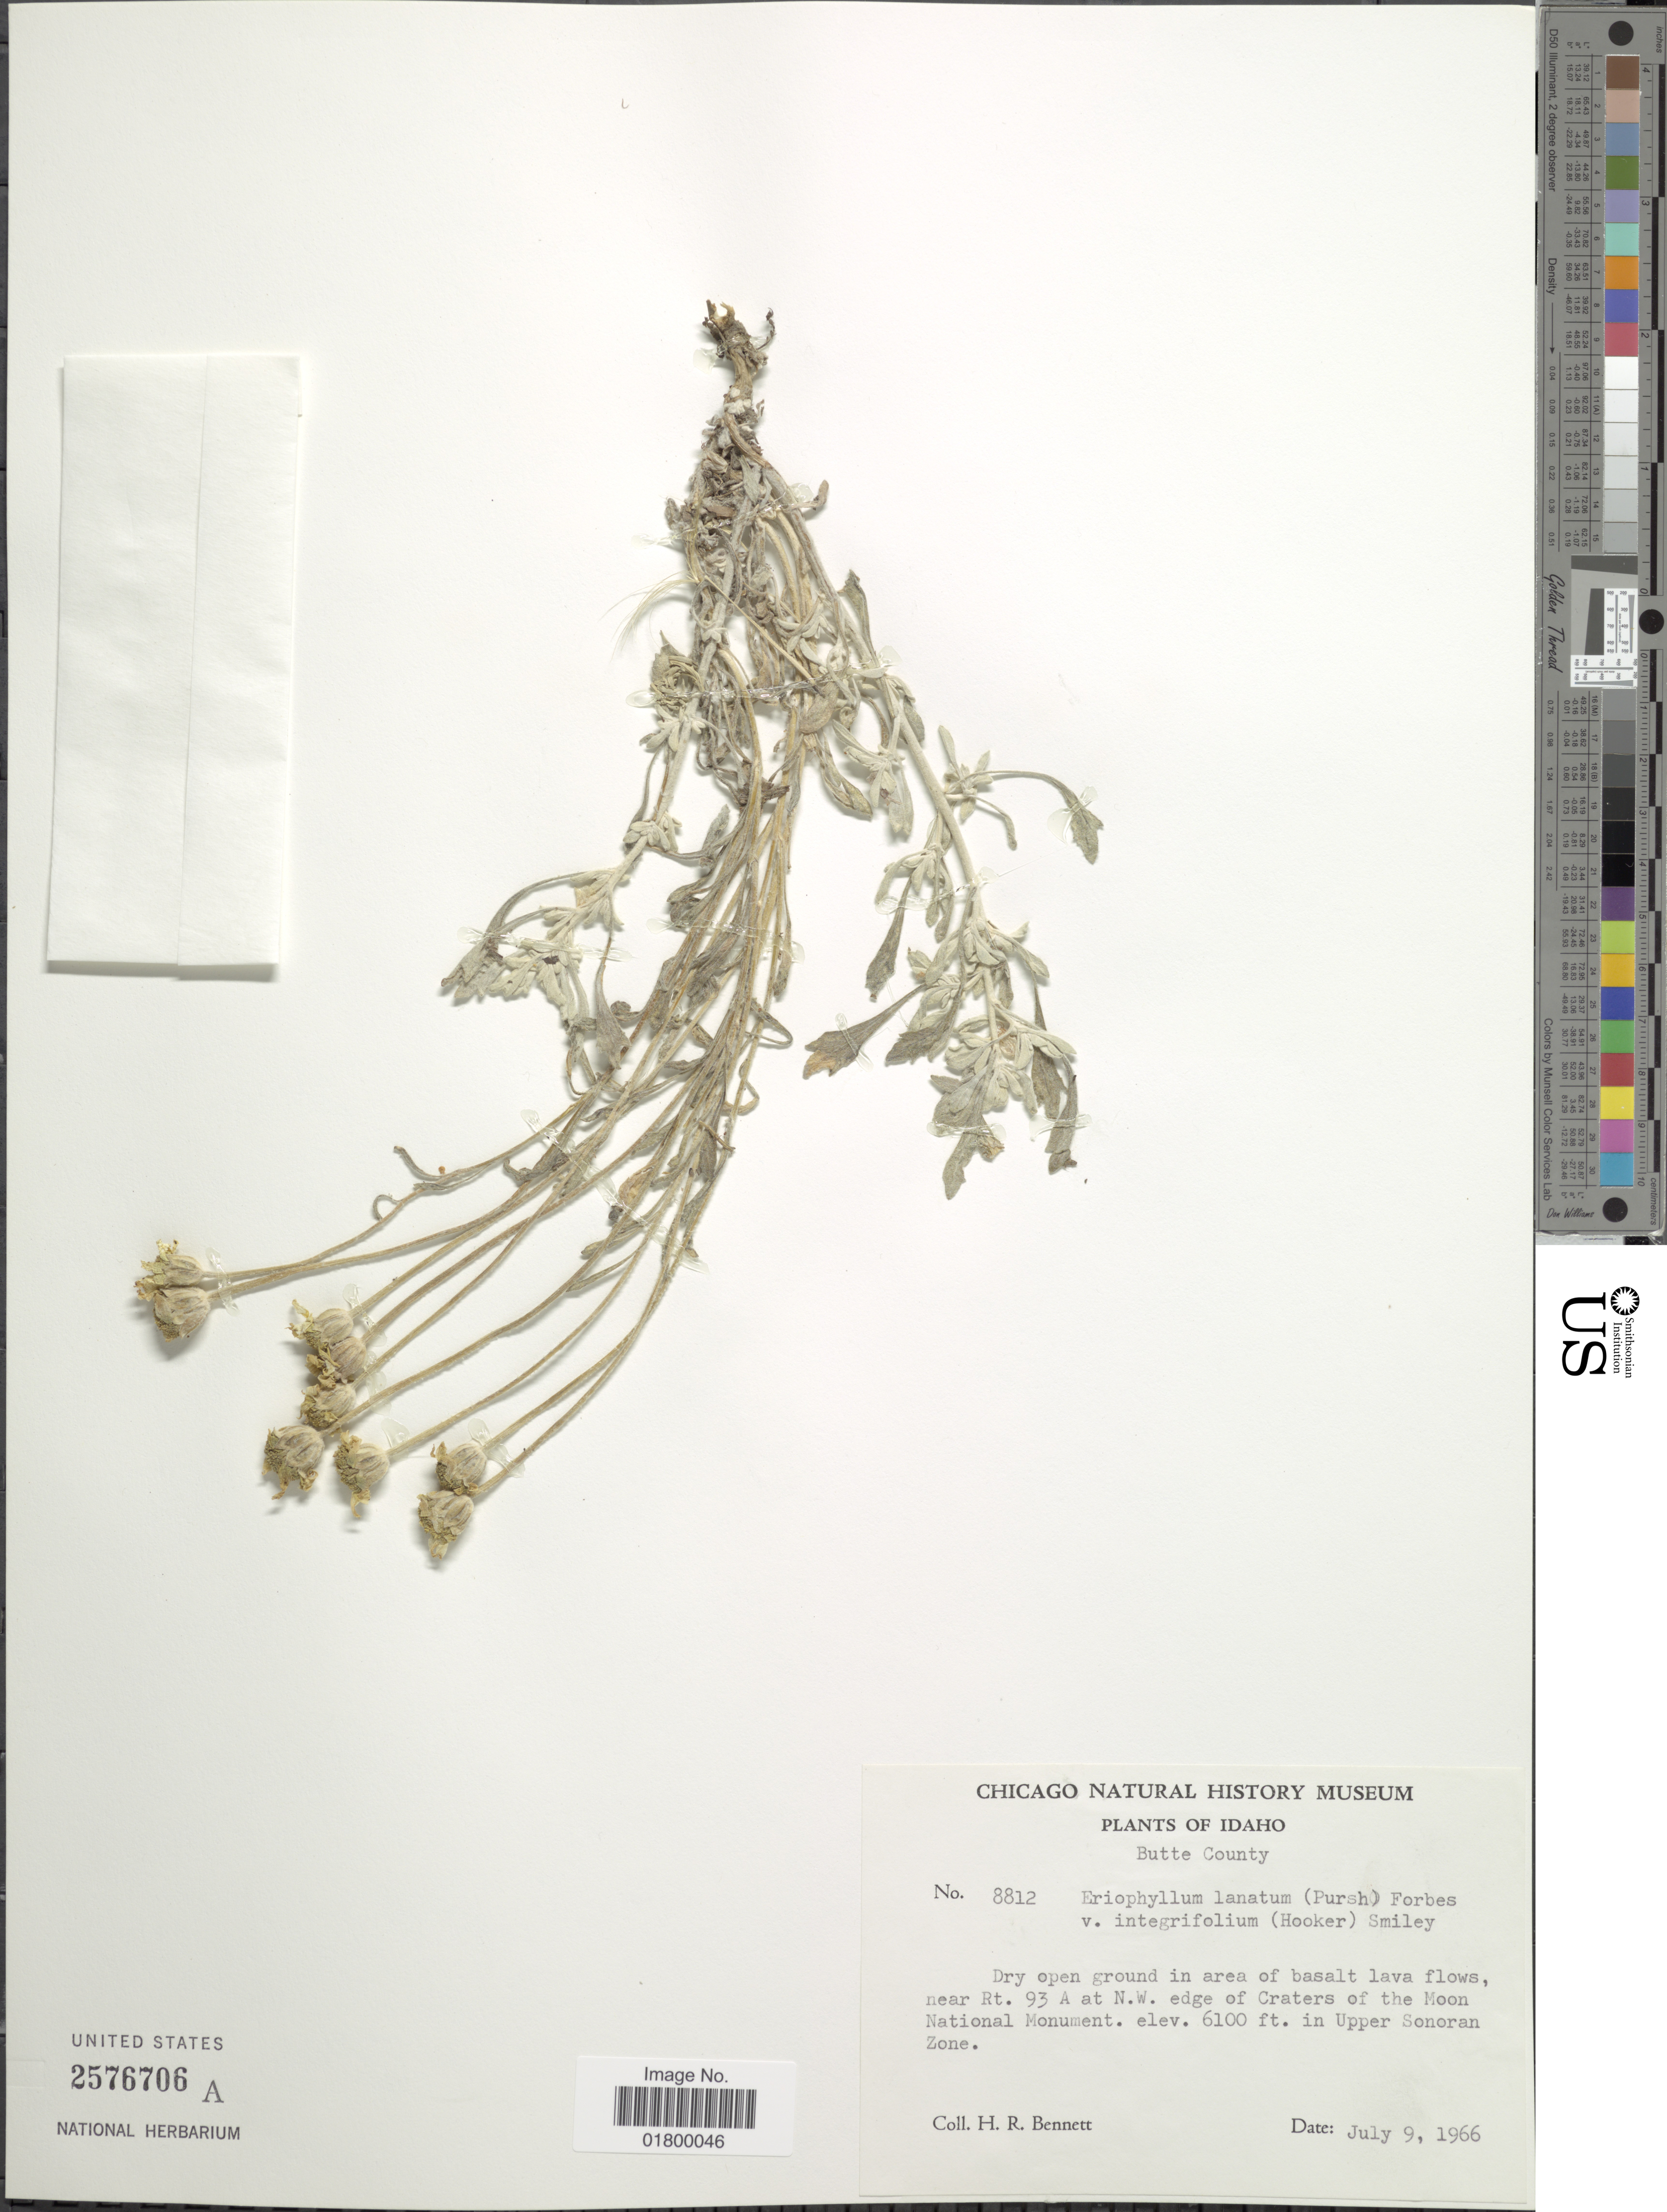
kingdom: Plantae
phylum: Tracheophyta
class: Magnoliopsida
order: Asterales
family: Asteraceae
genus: Eriophyllum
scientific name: Eriophyllum integrifolium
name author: (Hook.) Greene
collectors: H. R. Bennett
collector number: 8812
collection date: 1966-07-09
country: United States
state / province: Idaho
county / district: Butte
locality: Near Rt. 93 A at N. W. edge of Craters of the Moon National Monument, in Upper Sonoran Zone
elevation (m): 1859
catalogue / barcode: US 2576706A